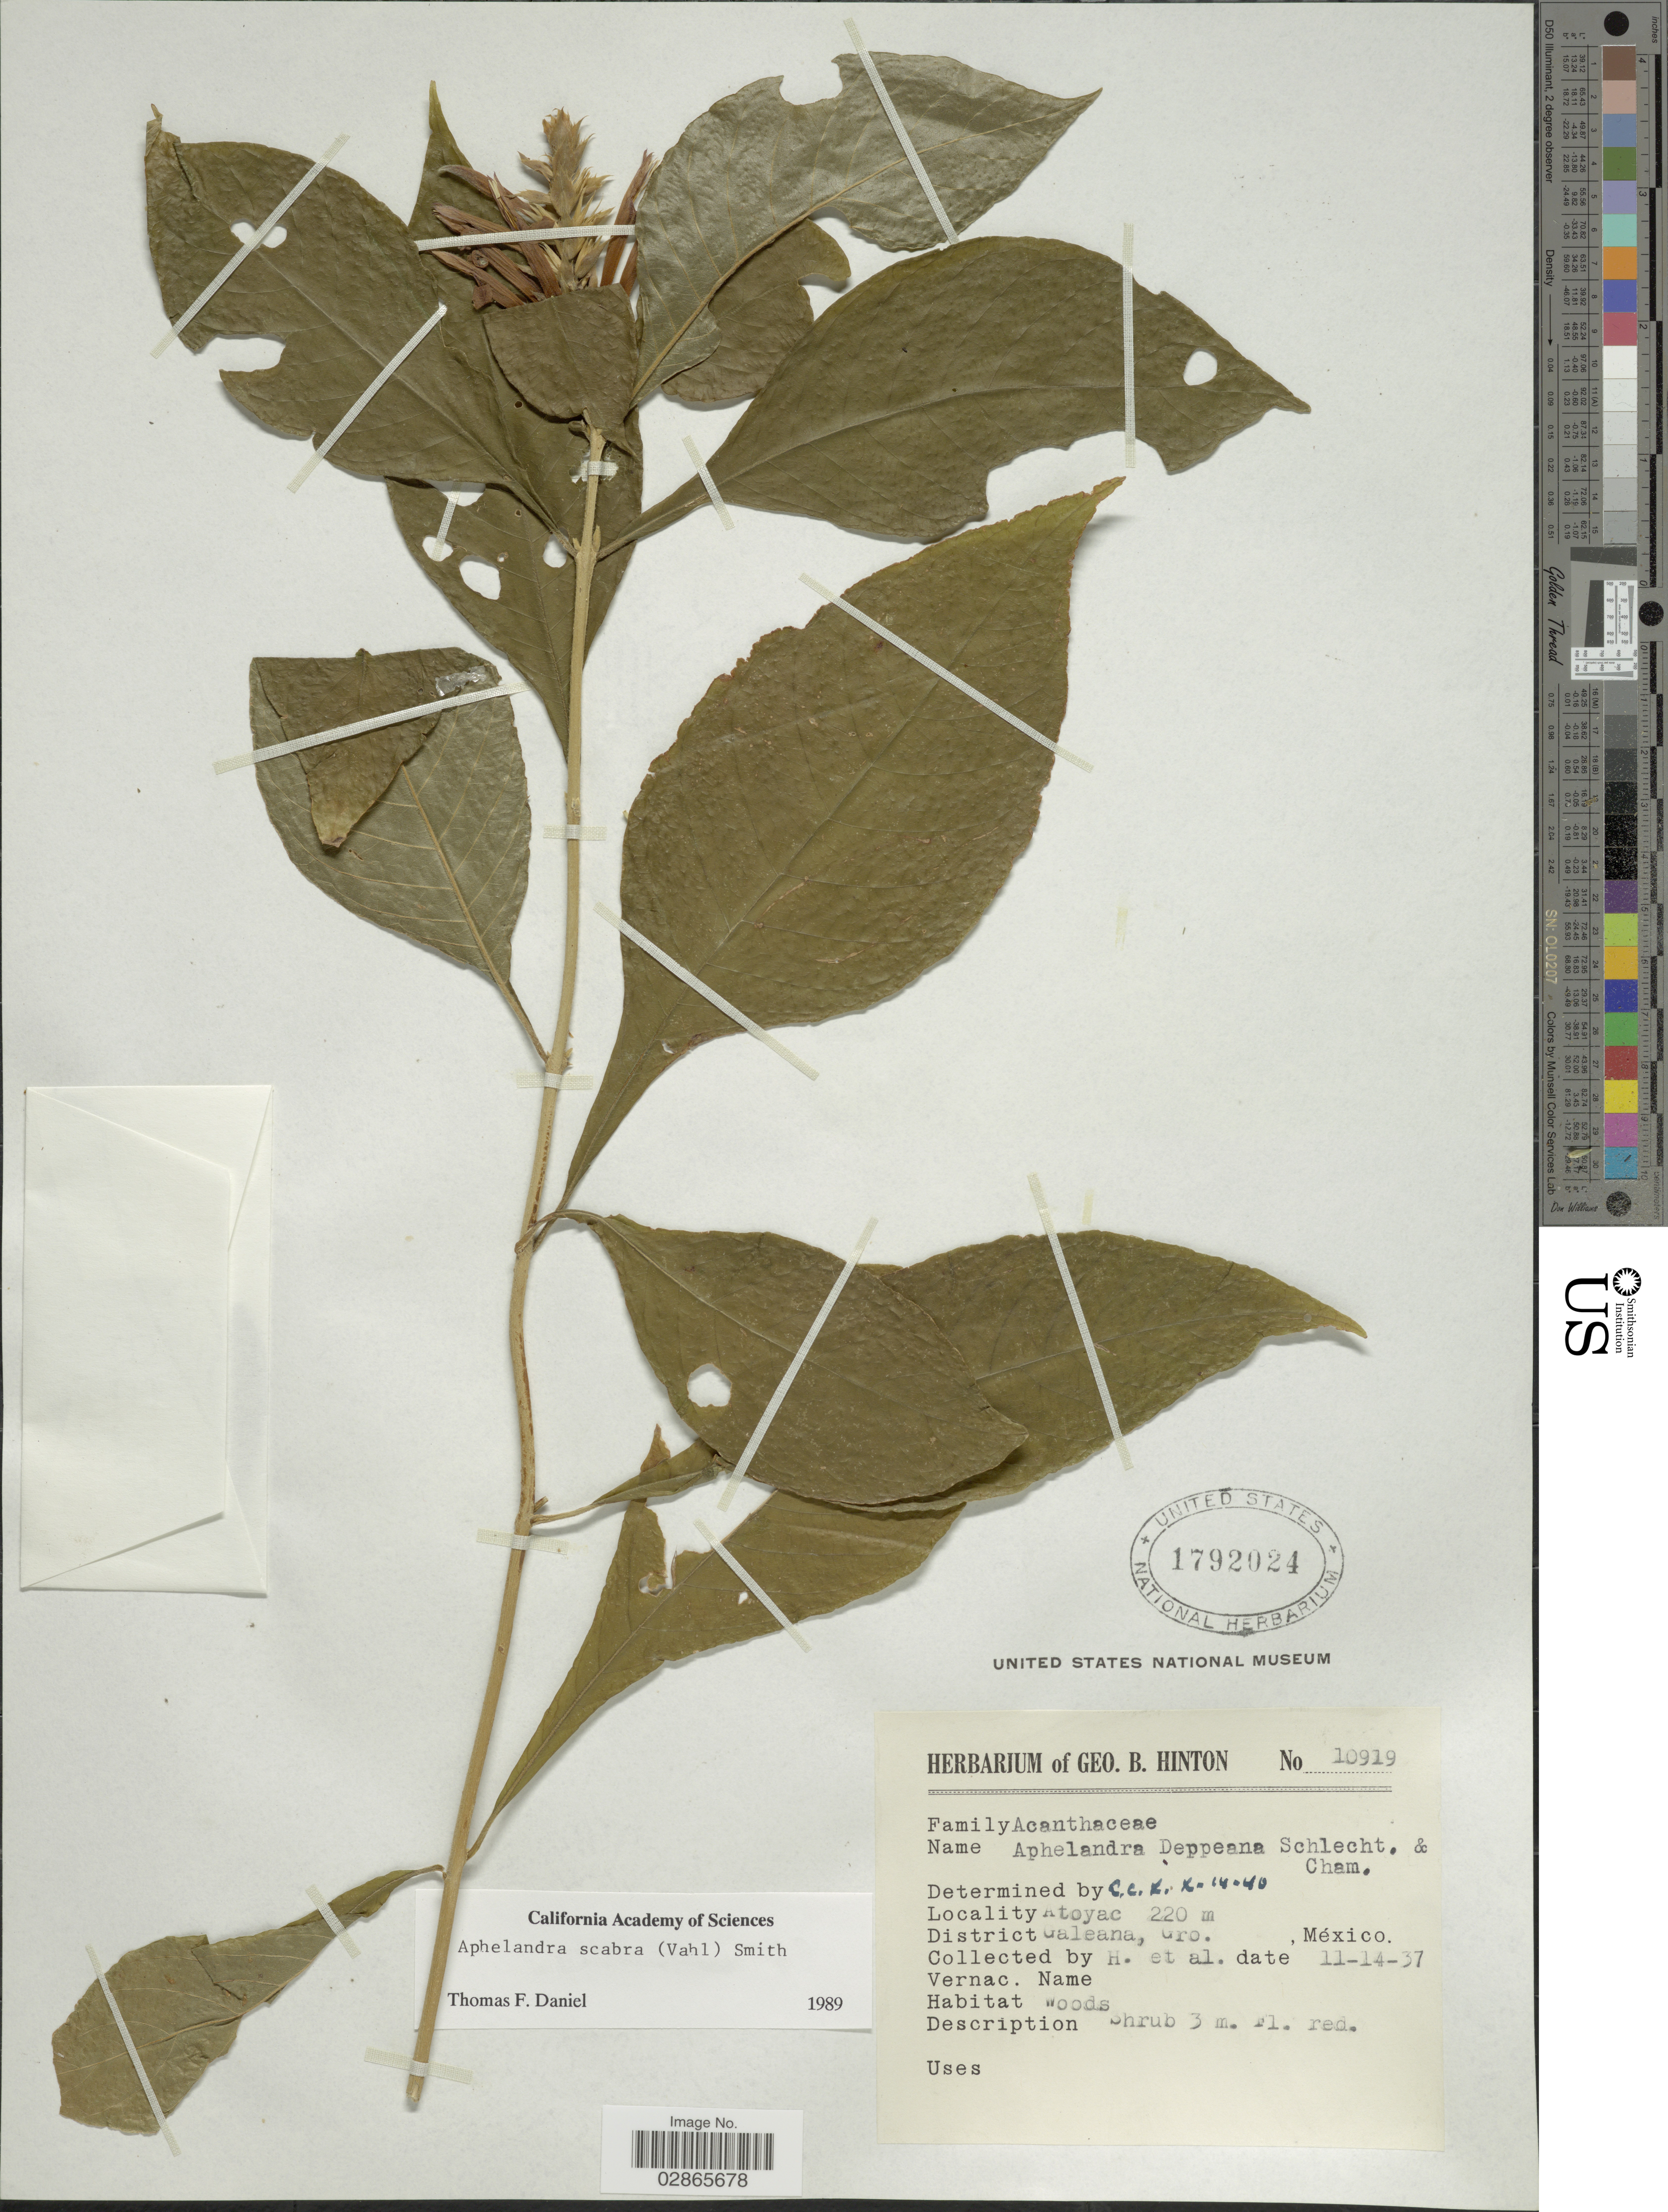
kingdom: Plantae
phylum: Tracheophyta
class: Magnoliopsida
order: Lamiales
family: Acanthaceae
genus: Aphelandra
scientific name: Aphelandra deppeana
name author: Schltdl. & Cham.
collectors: G. B. Hinton & et al.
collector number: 10919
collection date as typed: Transcribed d/m/y: 14/11/37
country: Mexico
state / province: Guerrero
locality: Atoyac. District Galeana.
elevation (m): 220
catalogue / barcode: US 1792024